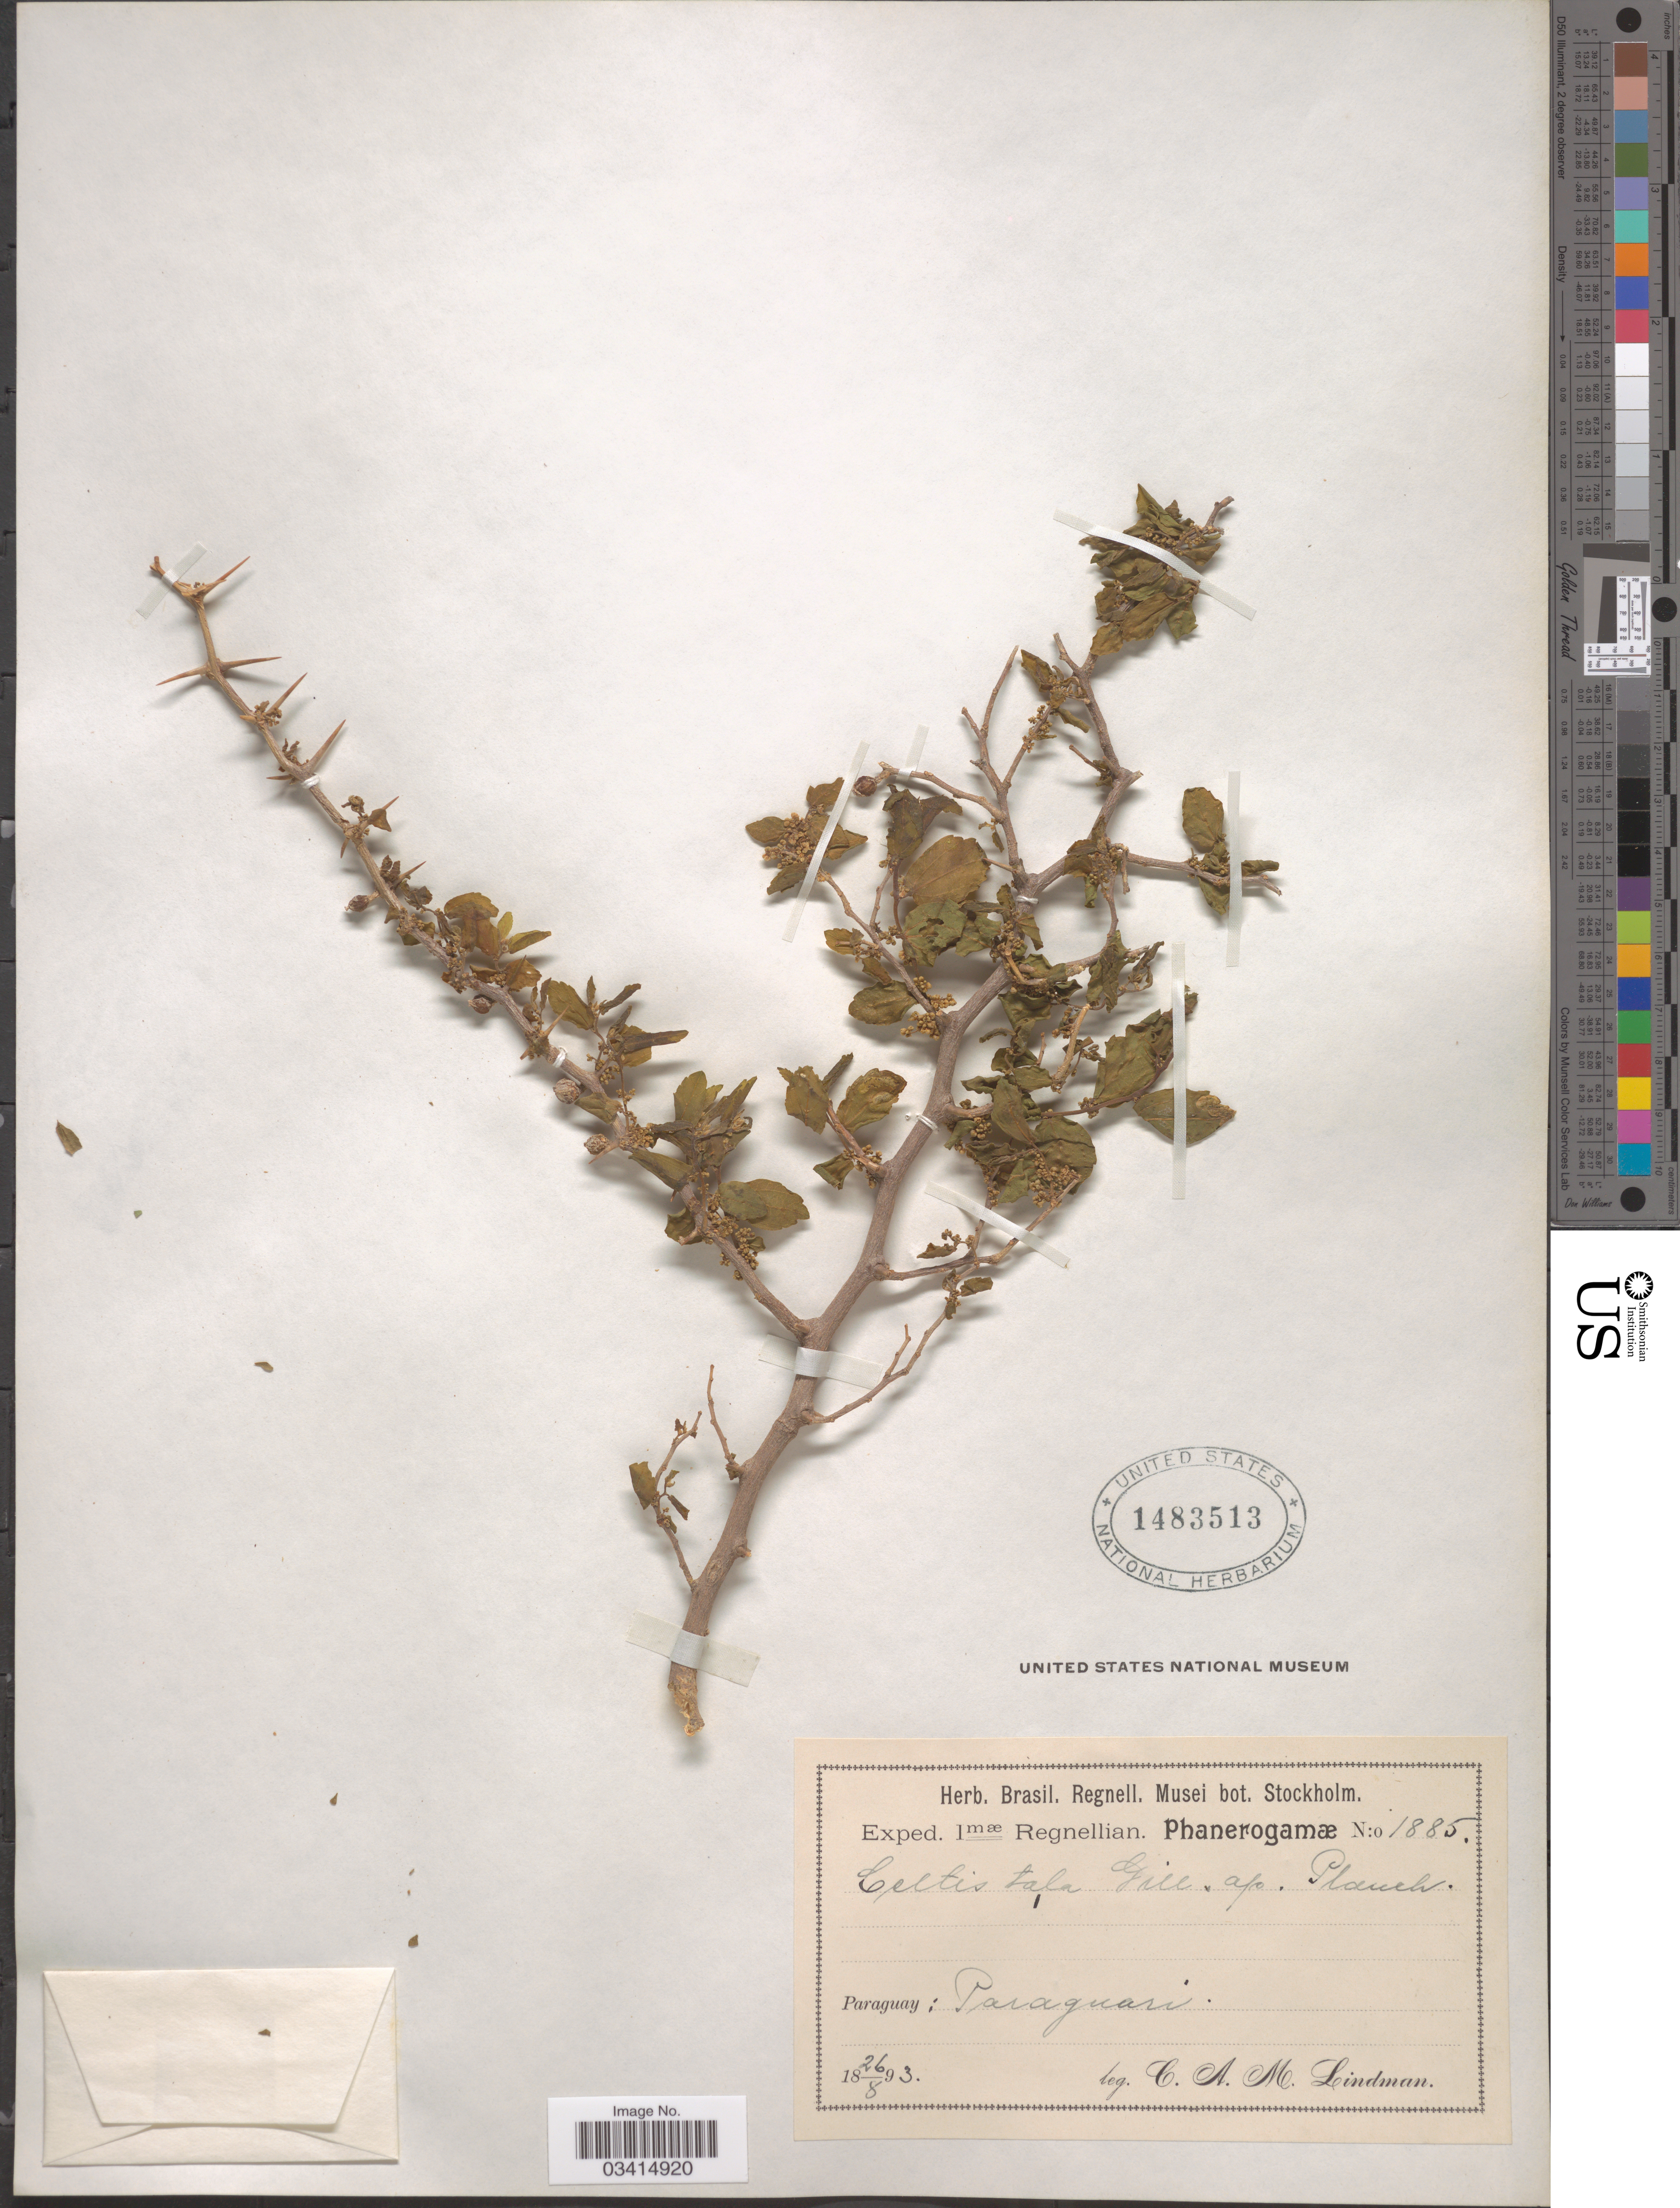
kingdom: Plantae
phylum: Tracheophyta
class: Magnoliopsida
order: Rosales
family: Cannabaceae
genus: Celtis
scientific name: Celtis spinosa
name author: Ruiz ex Miq.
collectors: C. A. M. Lindman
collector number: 1885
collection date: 1893-08-26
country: Paraguay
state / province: Paraguari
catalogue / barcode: US 1483513